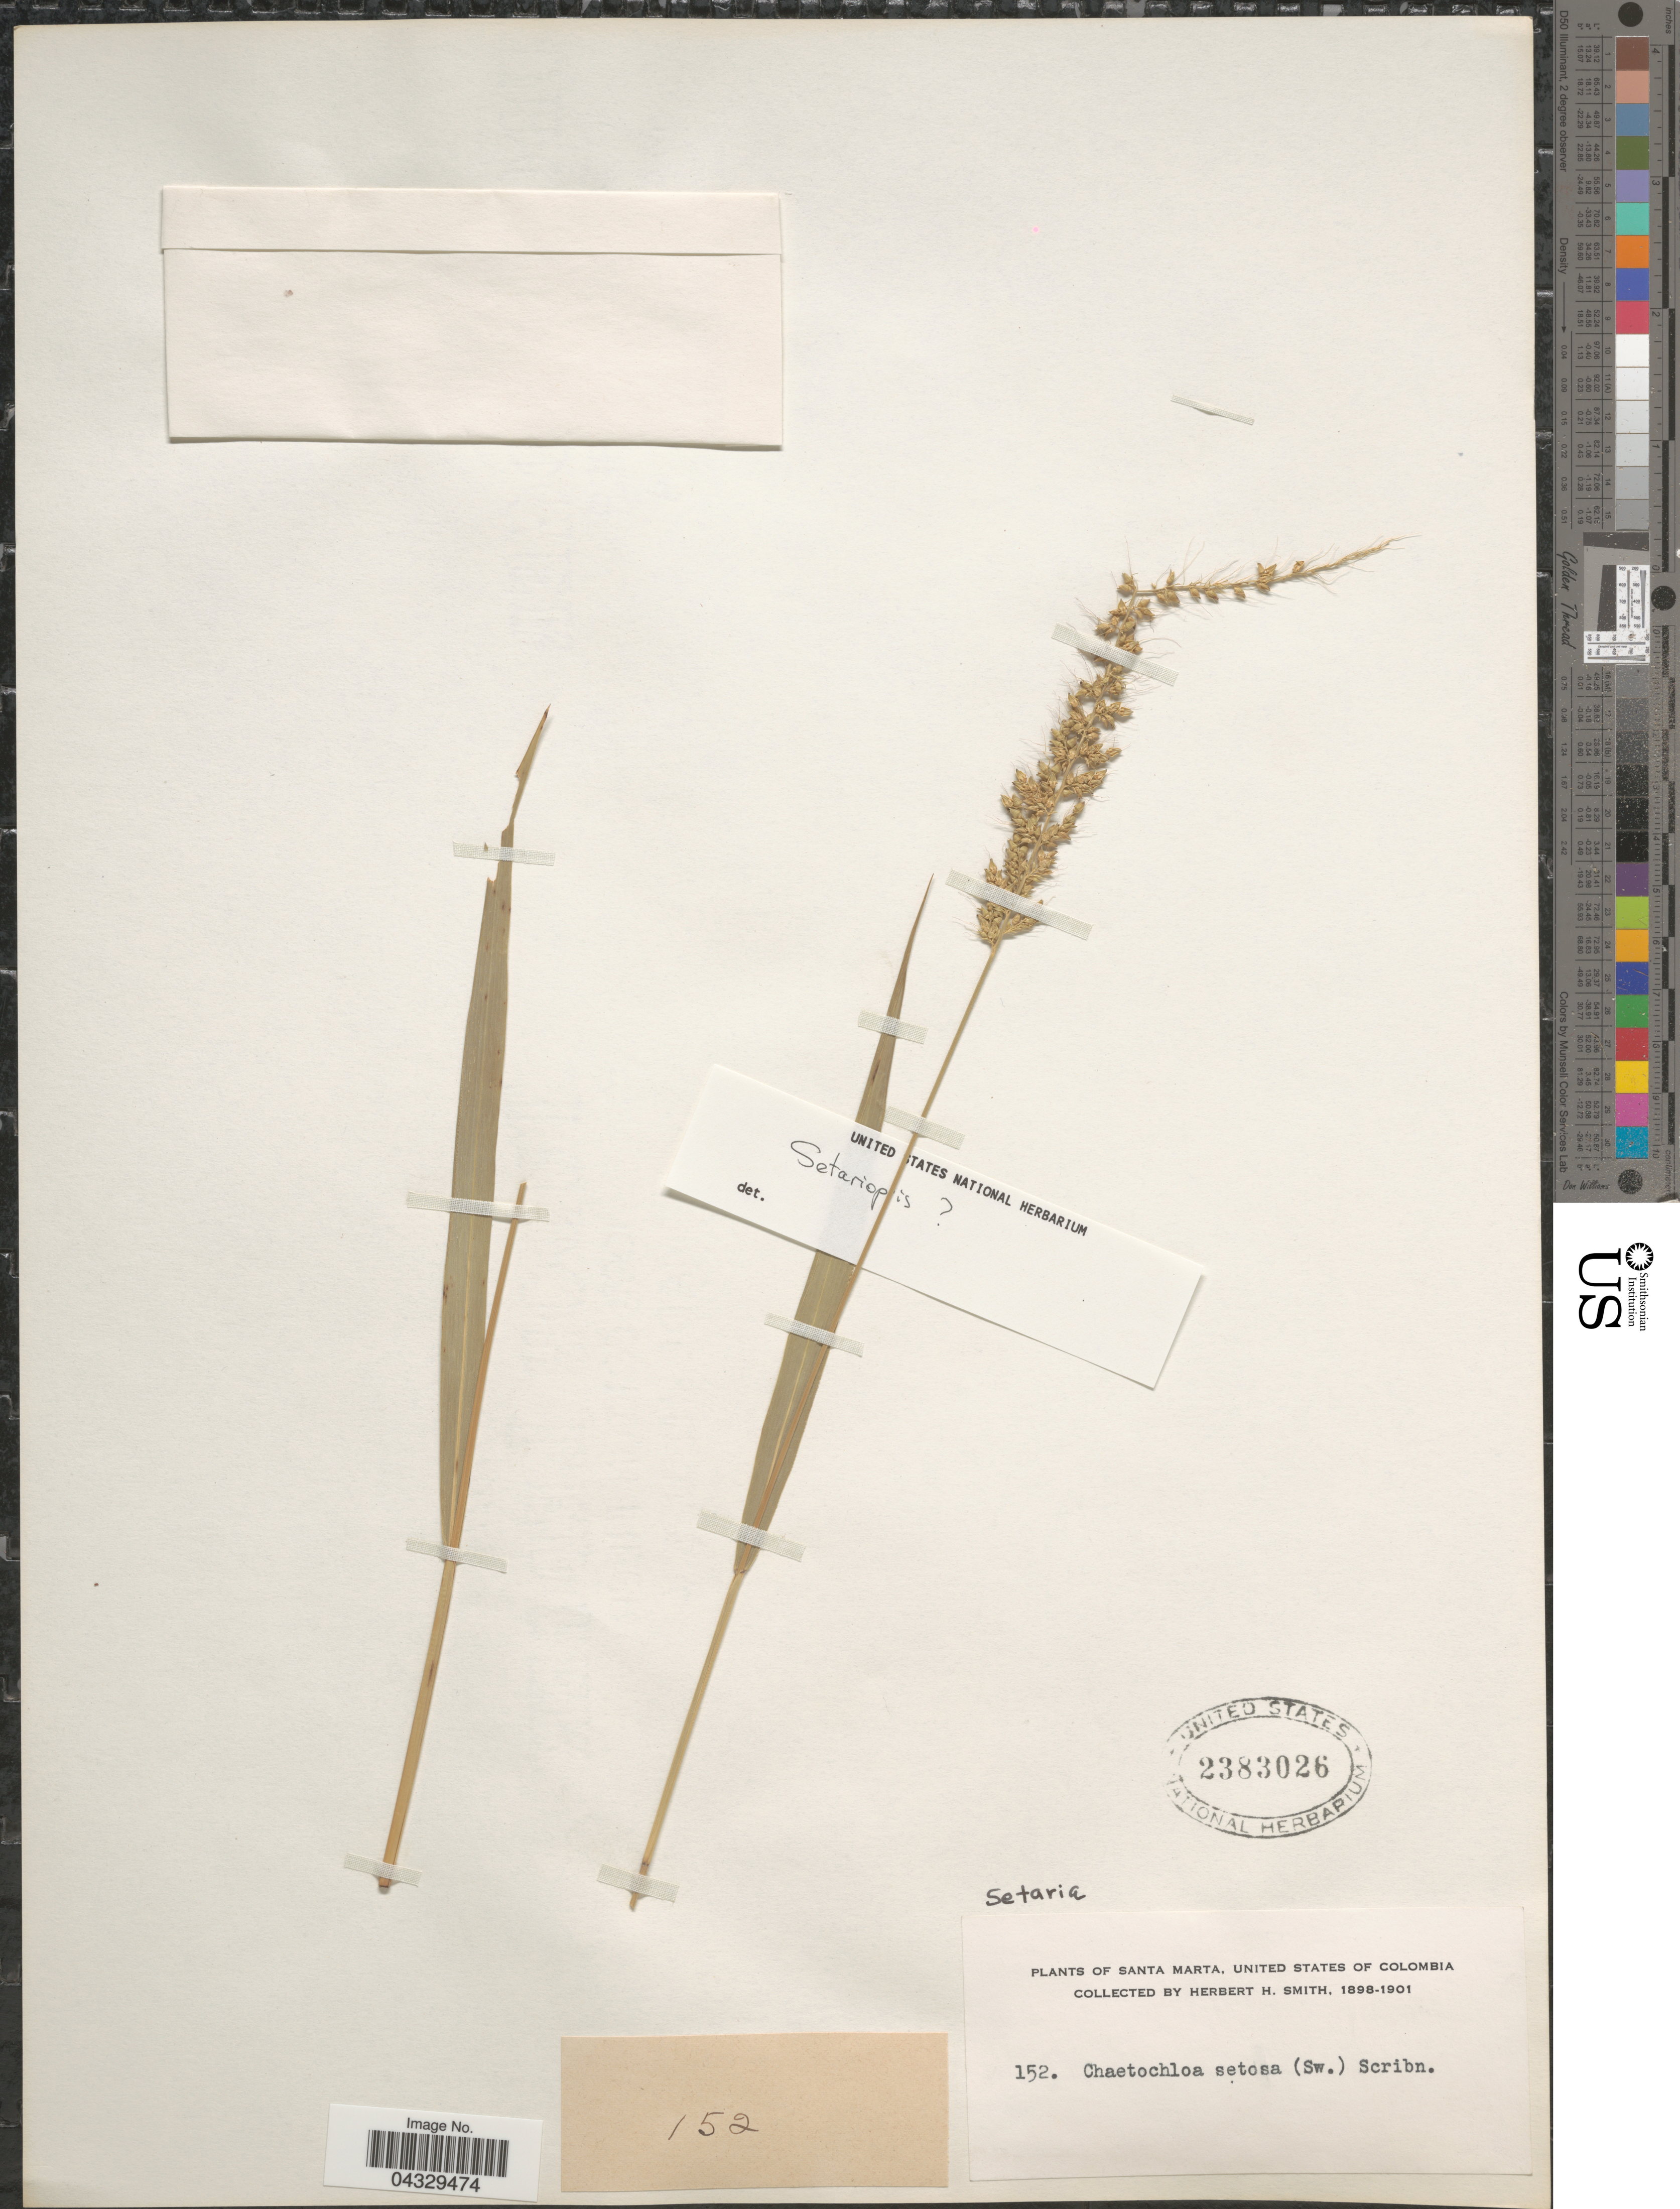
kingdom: Plantae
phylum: Tracheophyta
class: Liliopsida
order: Poales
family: Poaceae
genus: Setaria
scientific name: Setaria sp.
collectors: Herbert H. Smith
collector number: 152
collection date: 1898/1901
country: Colombia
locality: Santa Marta, United States of Colombia.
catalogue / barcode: US 2383026